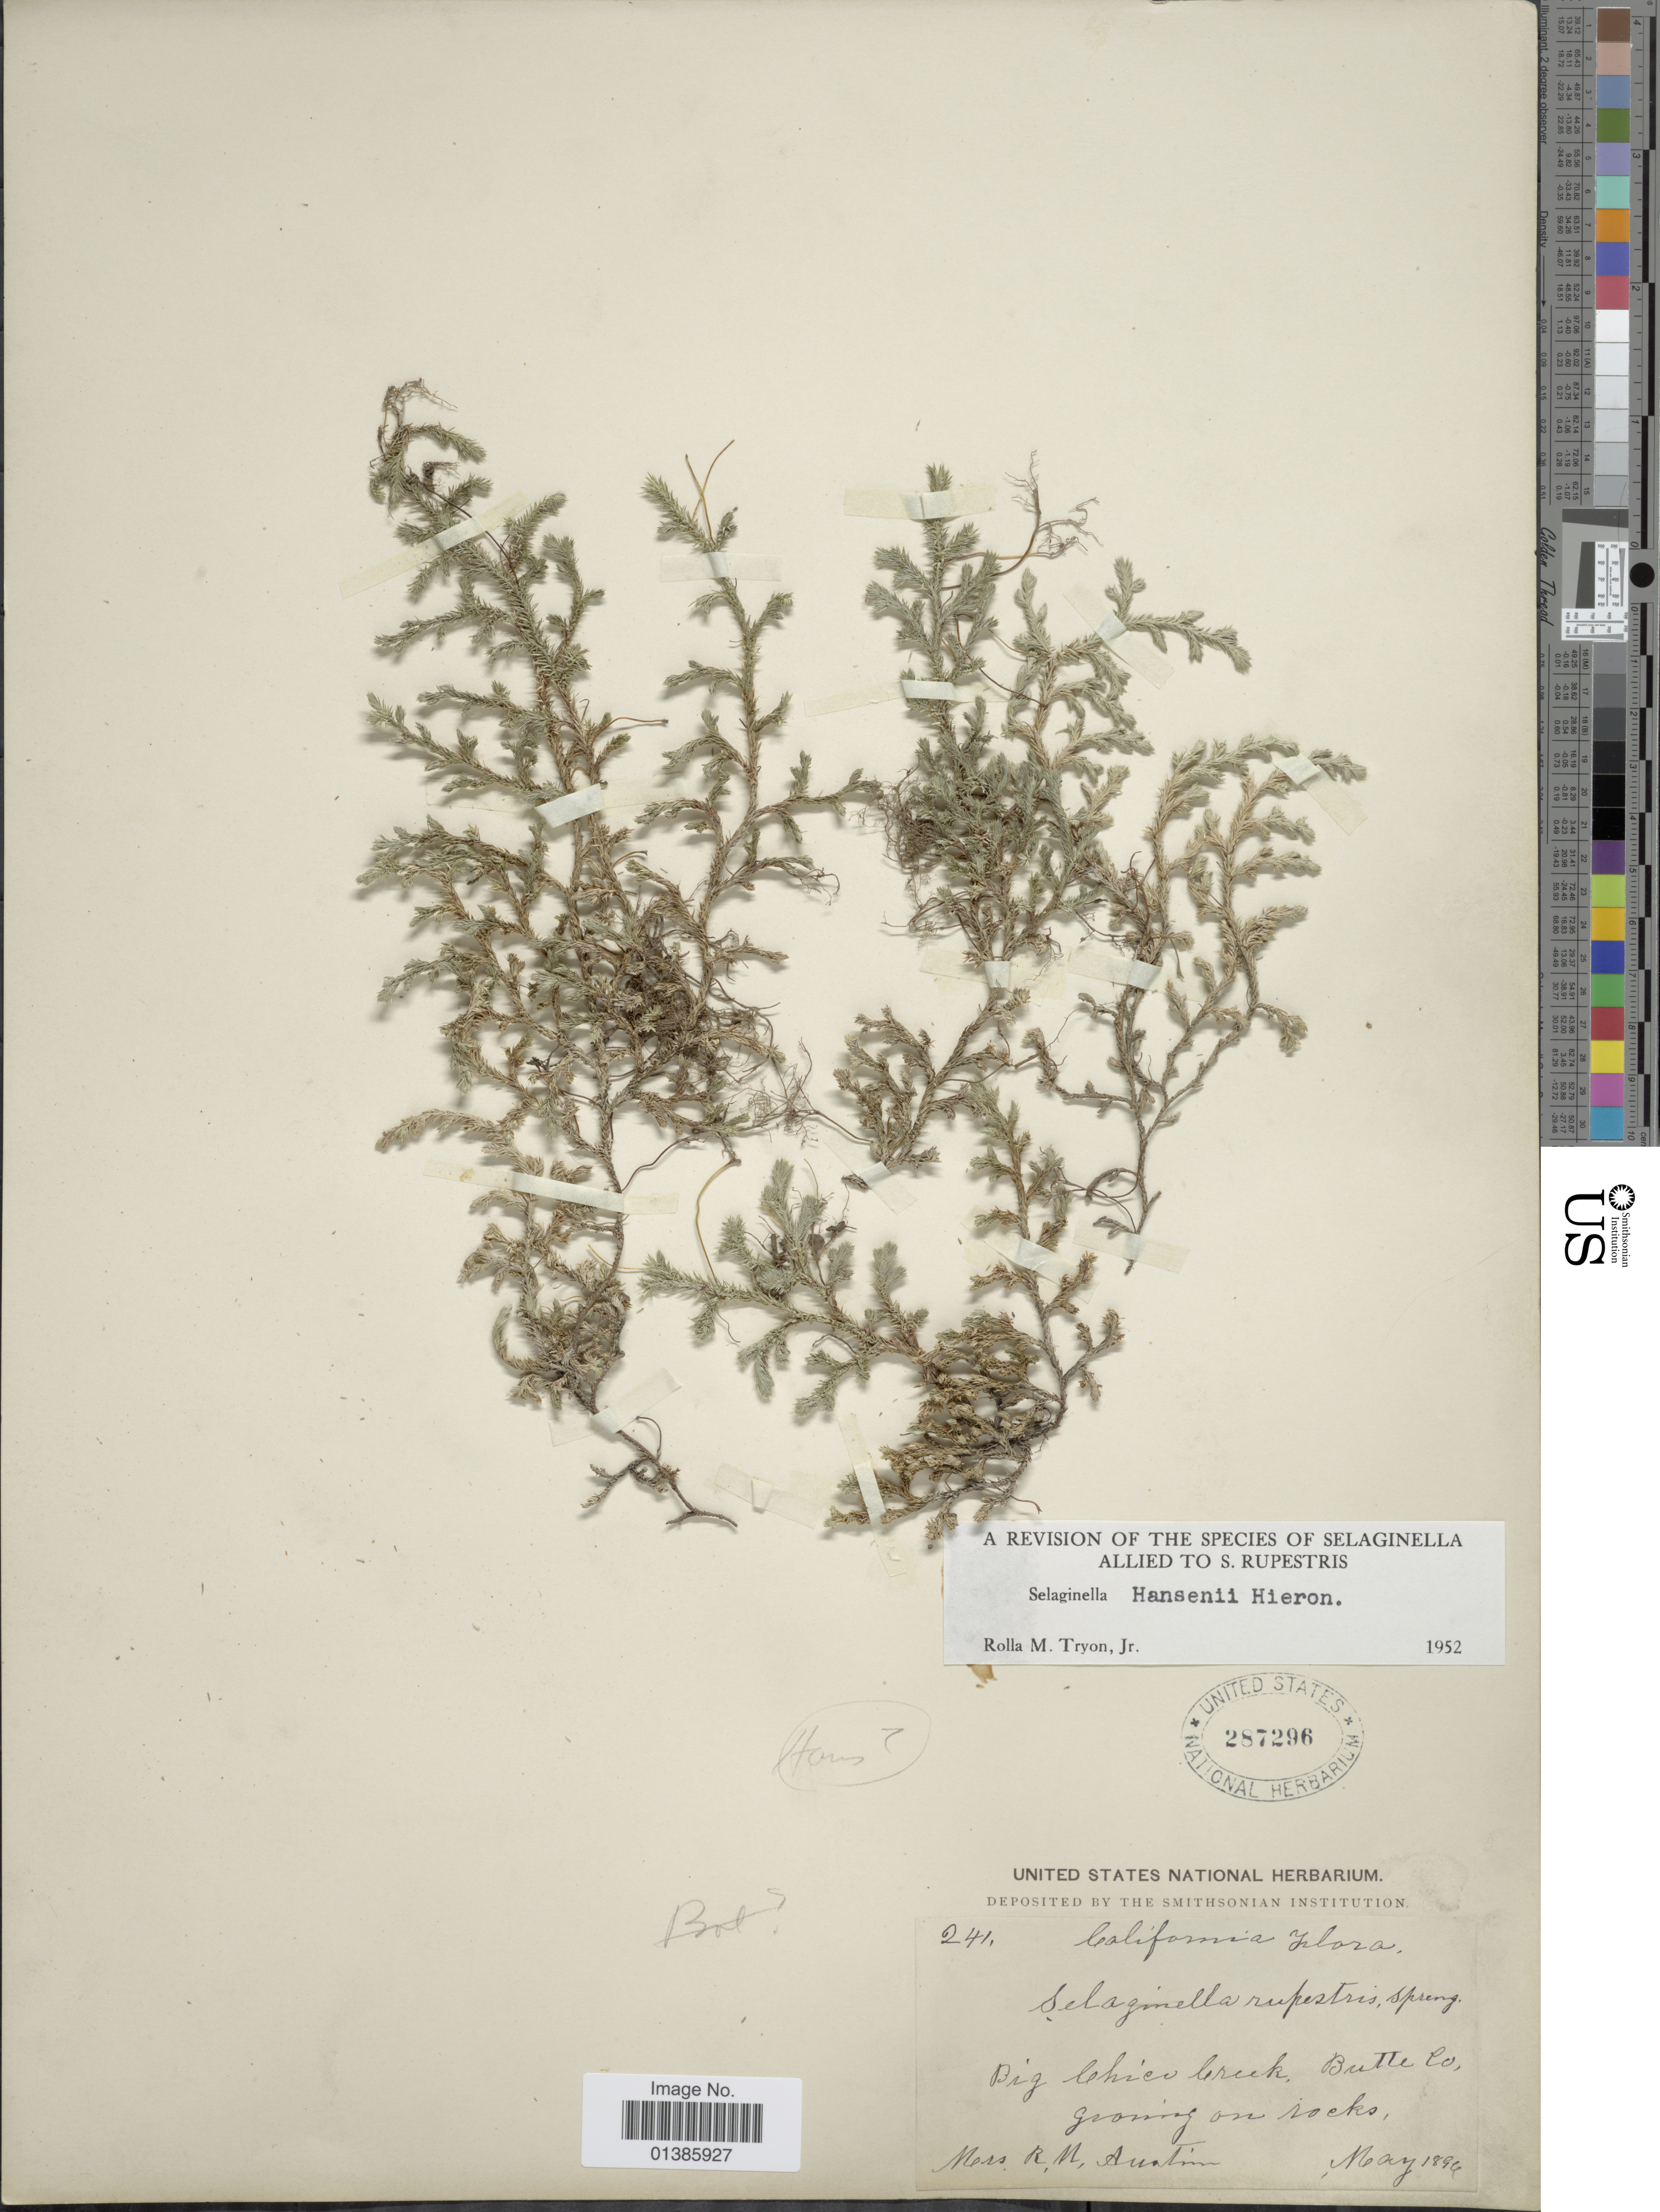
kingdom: Plantae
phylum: Tracheophyta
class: Lycopodiopsida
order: Selaginellales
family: Selaginellaceae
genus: Selaginella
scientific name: Selaginella hansenii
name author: Hieron.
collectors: R. Austin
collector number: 241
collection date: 1896-05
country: United States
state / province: California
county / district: Butte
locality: Big Chico Creek, Butte Co.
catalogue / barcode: US 287296